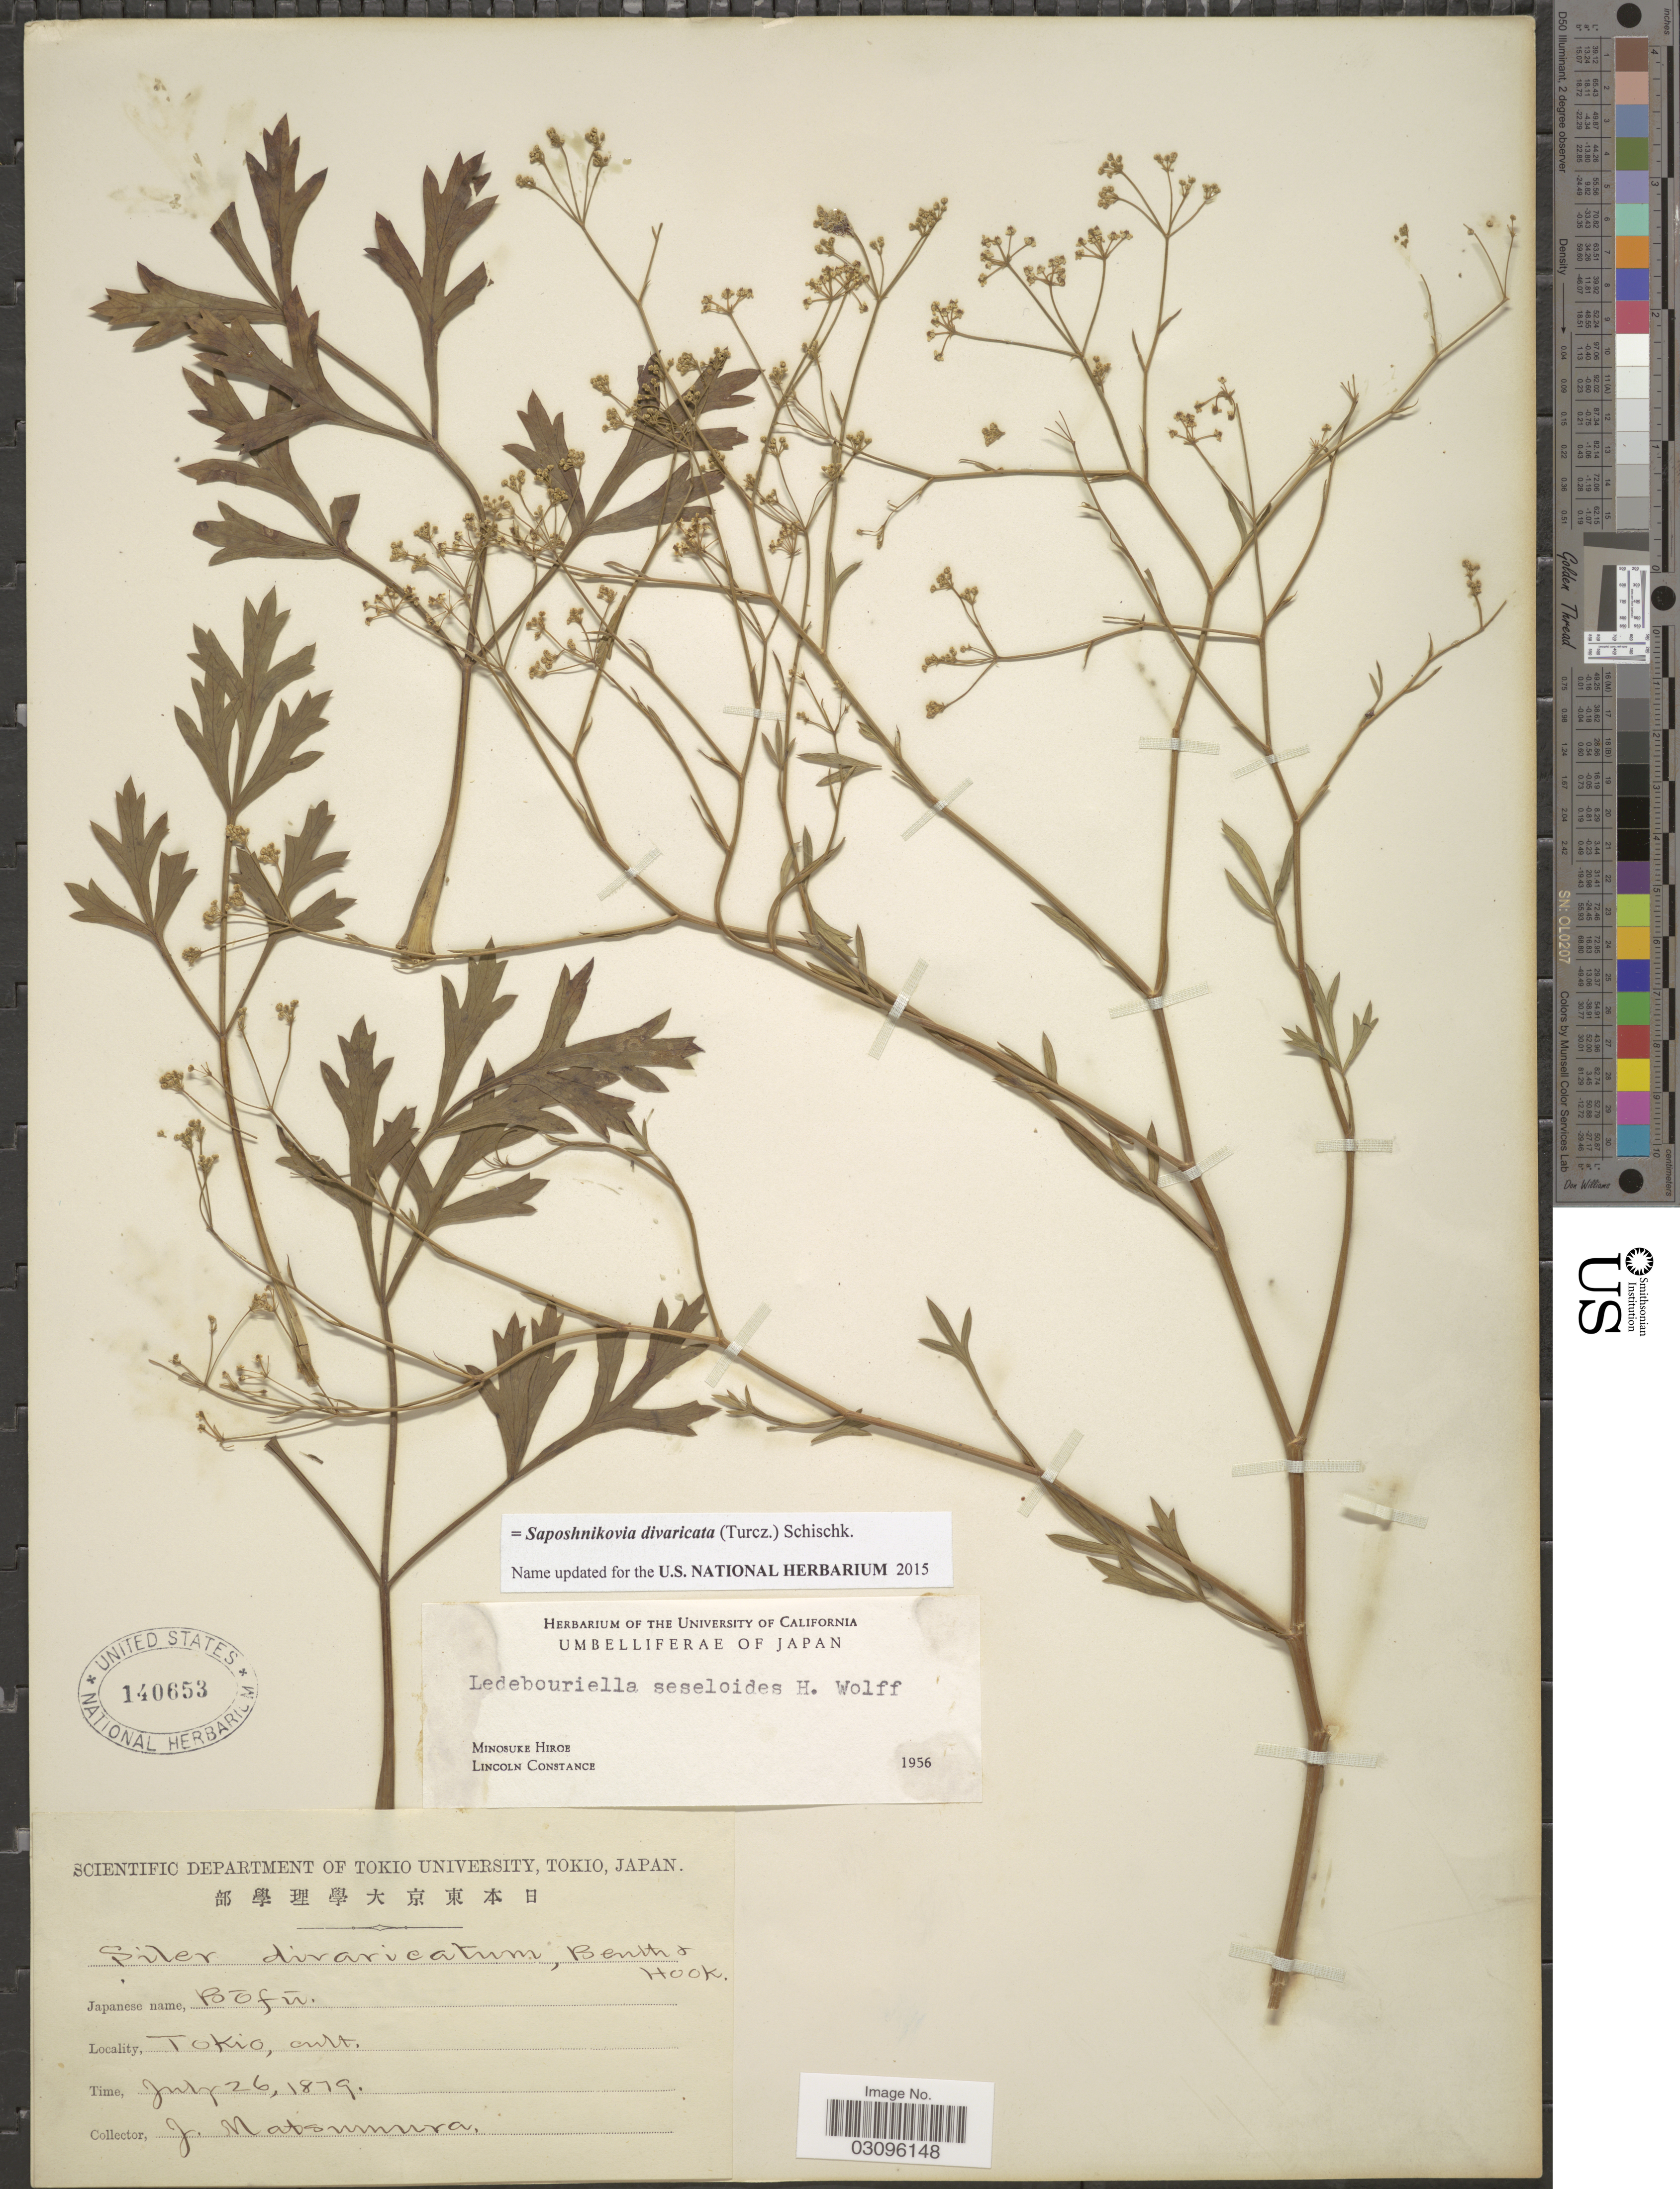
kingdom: Plantae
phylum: Tracheophyta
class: Magnoliopsida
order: Apiales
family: Apiaceae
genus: Saposhnikovia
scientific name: Saposhnikovia divaricata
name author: (Turcz.) Schischk.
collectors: J. Matsumura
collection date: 1879-07-26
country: Japan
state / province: Tokyo, Federal City of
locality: Tokio, cult.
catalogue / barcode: US 140653